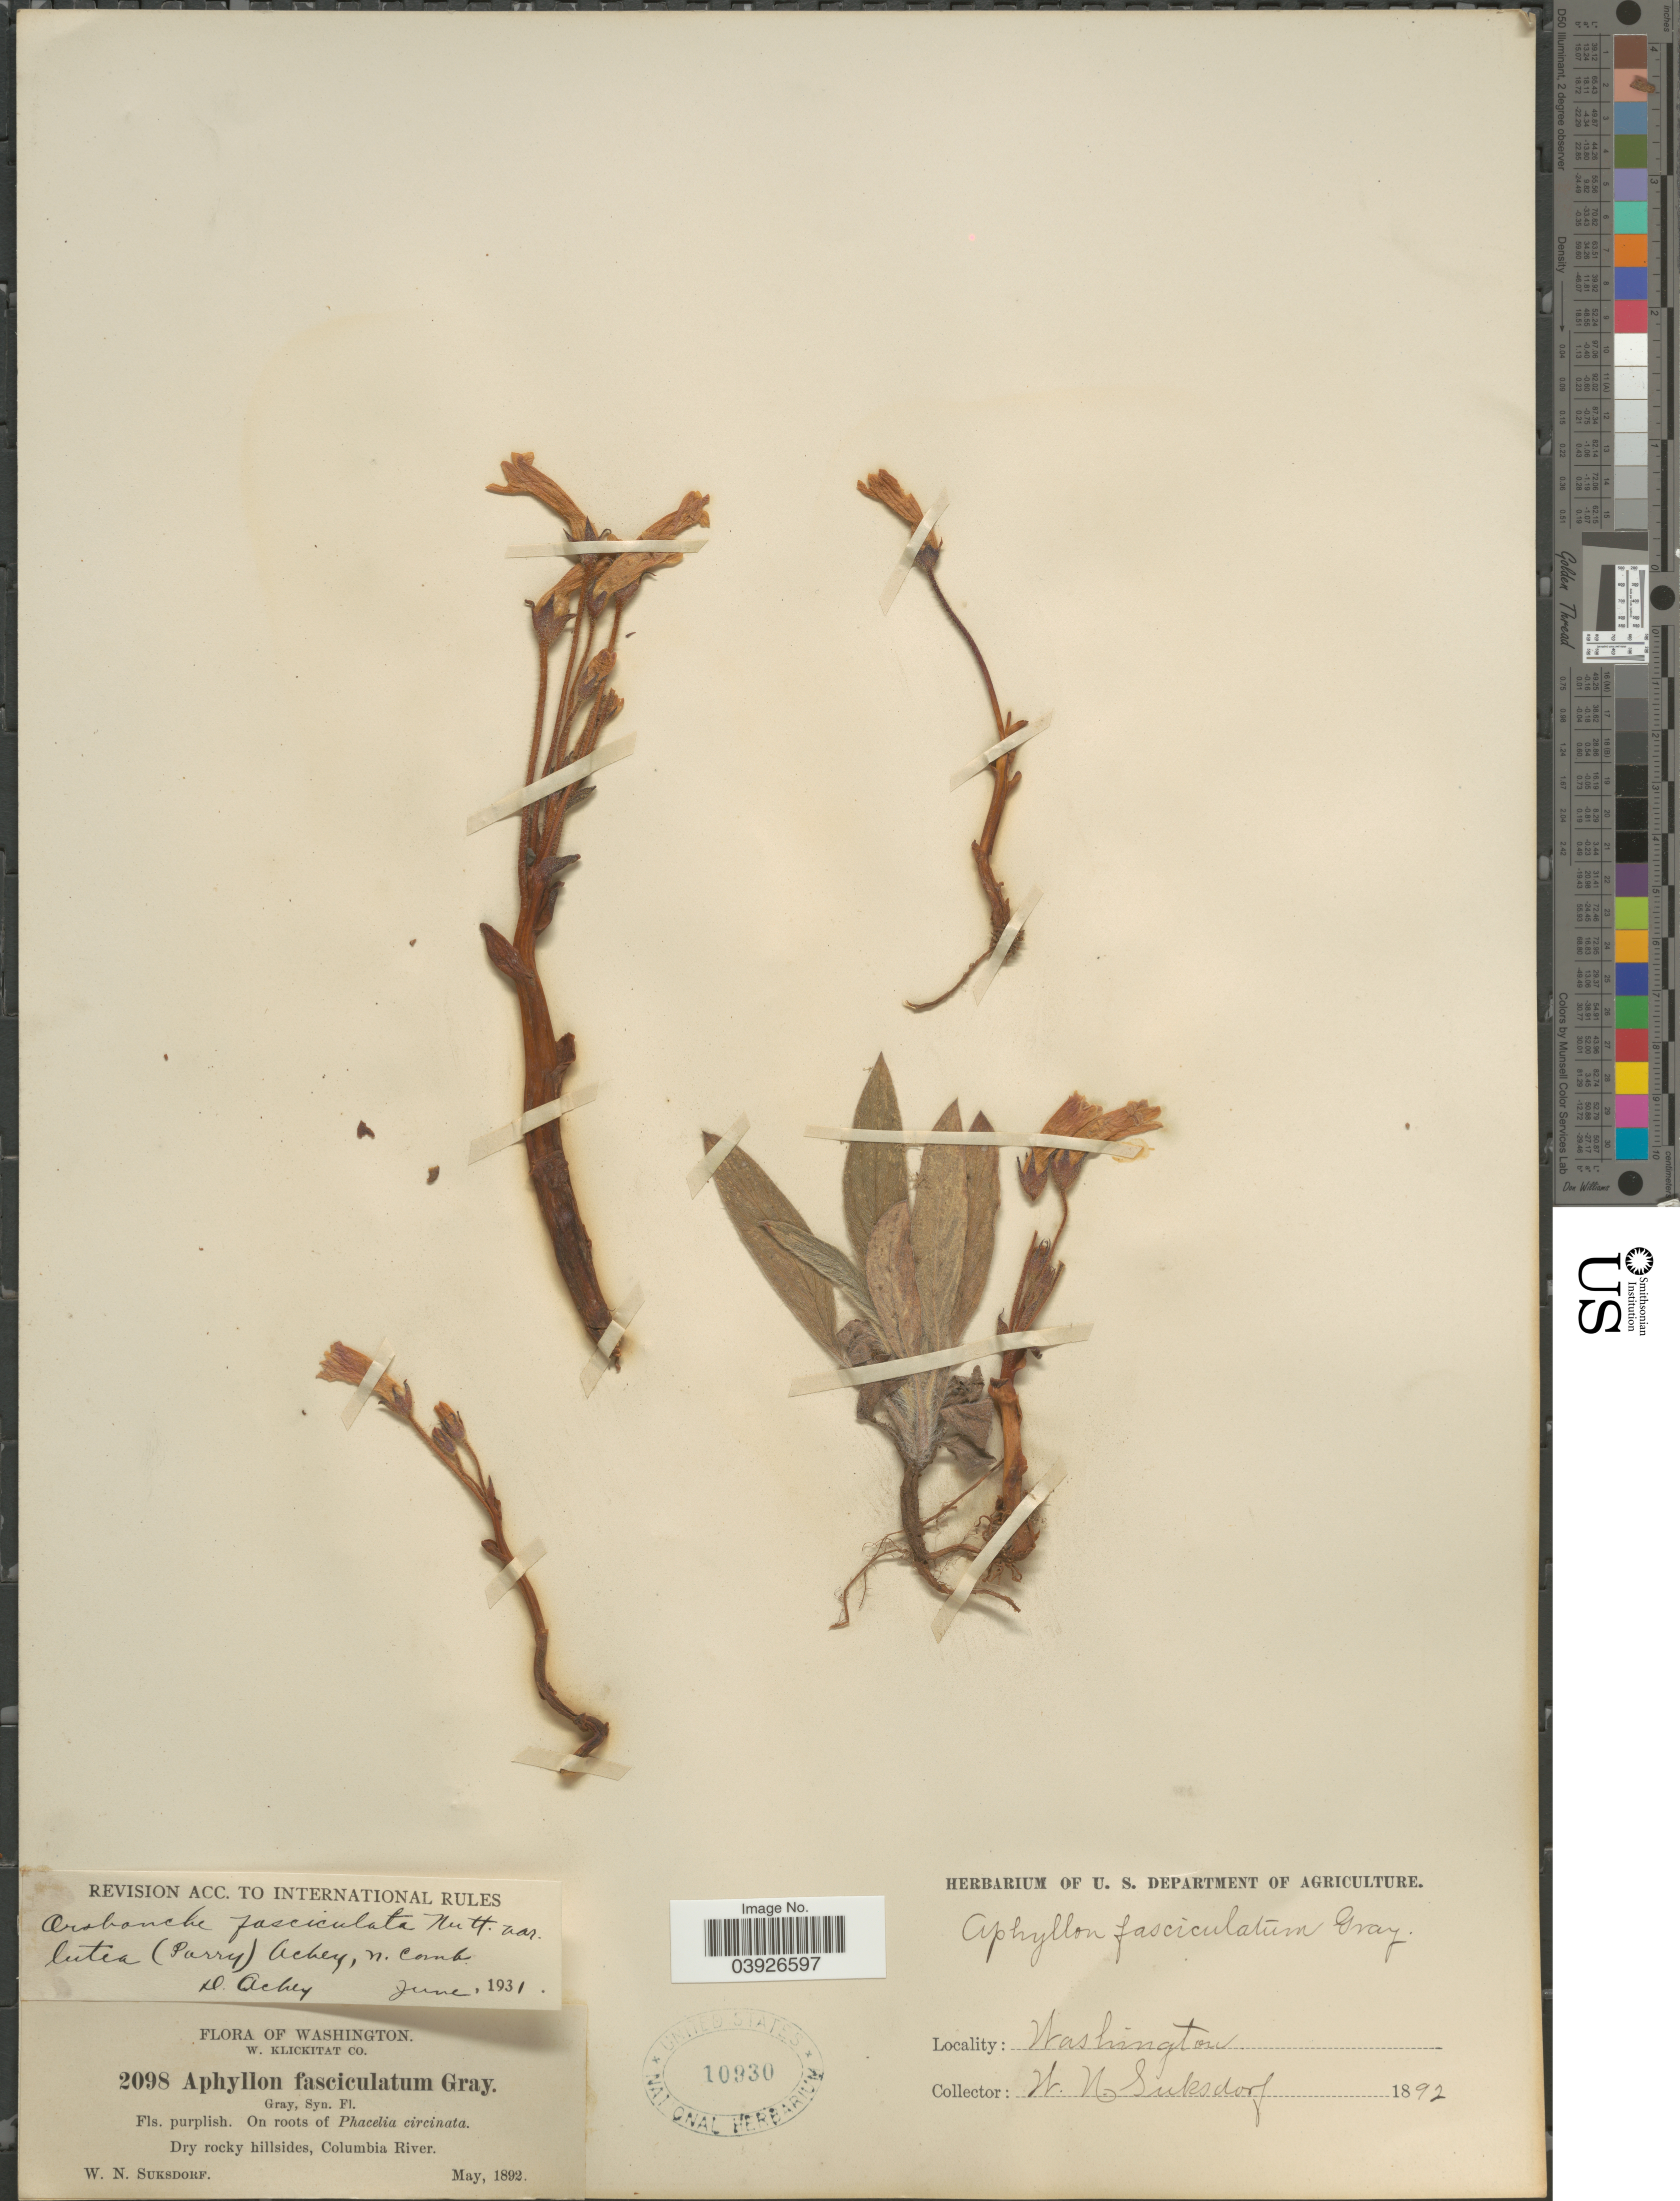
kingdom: Plantae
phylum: Tracheophyta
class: Magnoliopsida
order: Lamiales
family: Orobanchaceae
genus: Aphyllon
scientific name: Aphyllon fasciculatum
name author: (Nutt.) Torr. & A. Gray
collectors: W. N. Suksdorf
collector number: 2098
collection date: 1892-05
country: United States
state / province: Washington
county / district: Klickitat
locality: W. Klickitat Co. Columbia River.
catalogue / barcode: US 10930